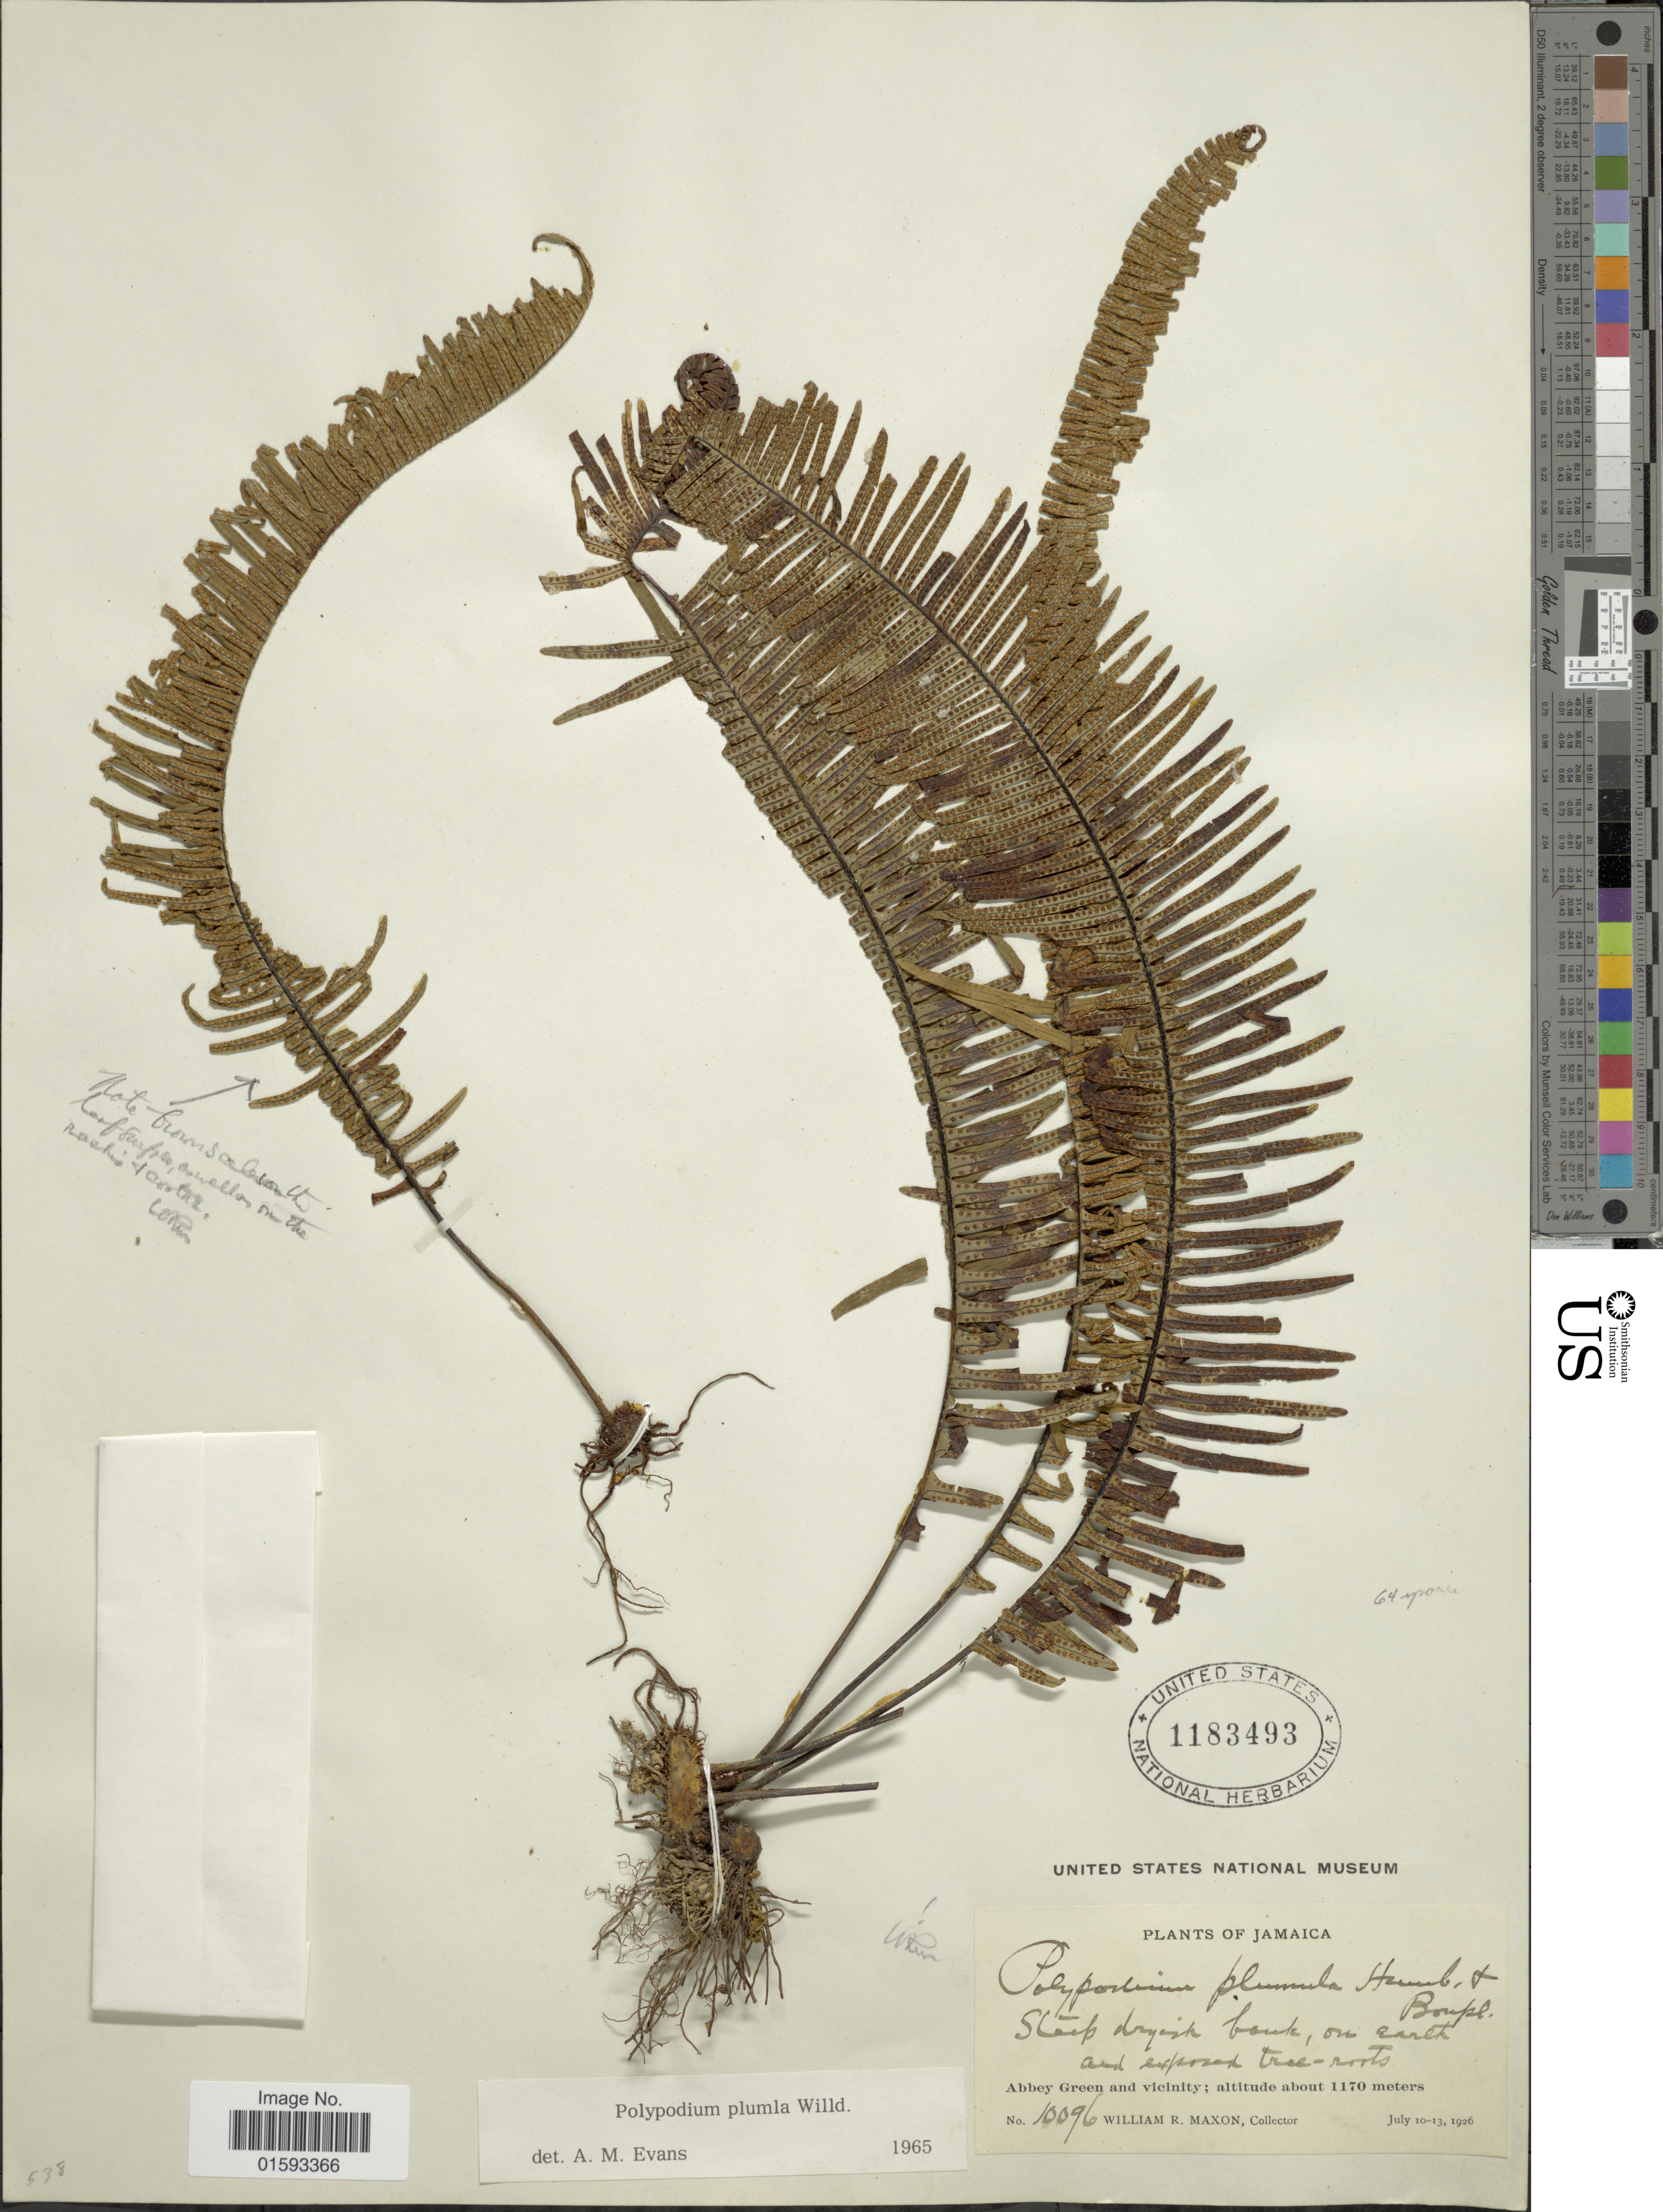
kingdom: Plantae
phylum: Tracheophyta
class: Polypodiopsida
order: Polypodiales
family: Polypodiaceae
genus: Pecluma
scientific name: Pecluma plumula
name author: (Humb. & Bonpl. ex Willd.) M.G. Price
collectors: W. R. Maxon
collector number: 10096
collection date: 1926-07-10/1926-07-13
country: Jamaica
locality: Abbey Green and vicinity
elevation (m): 1170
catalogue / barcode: US 1183493